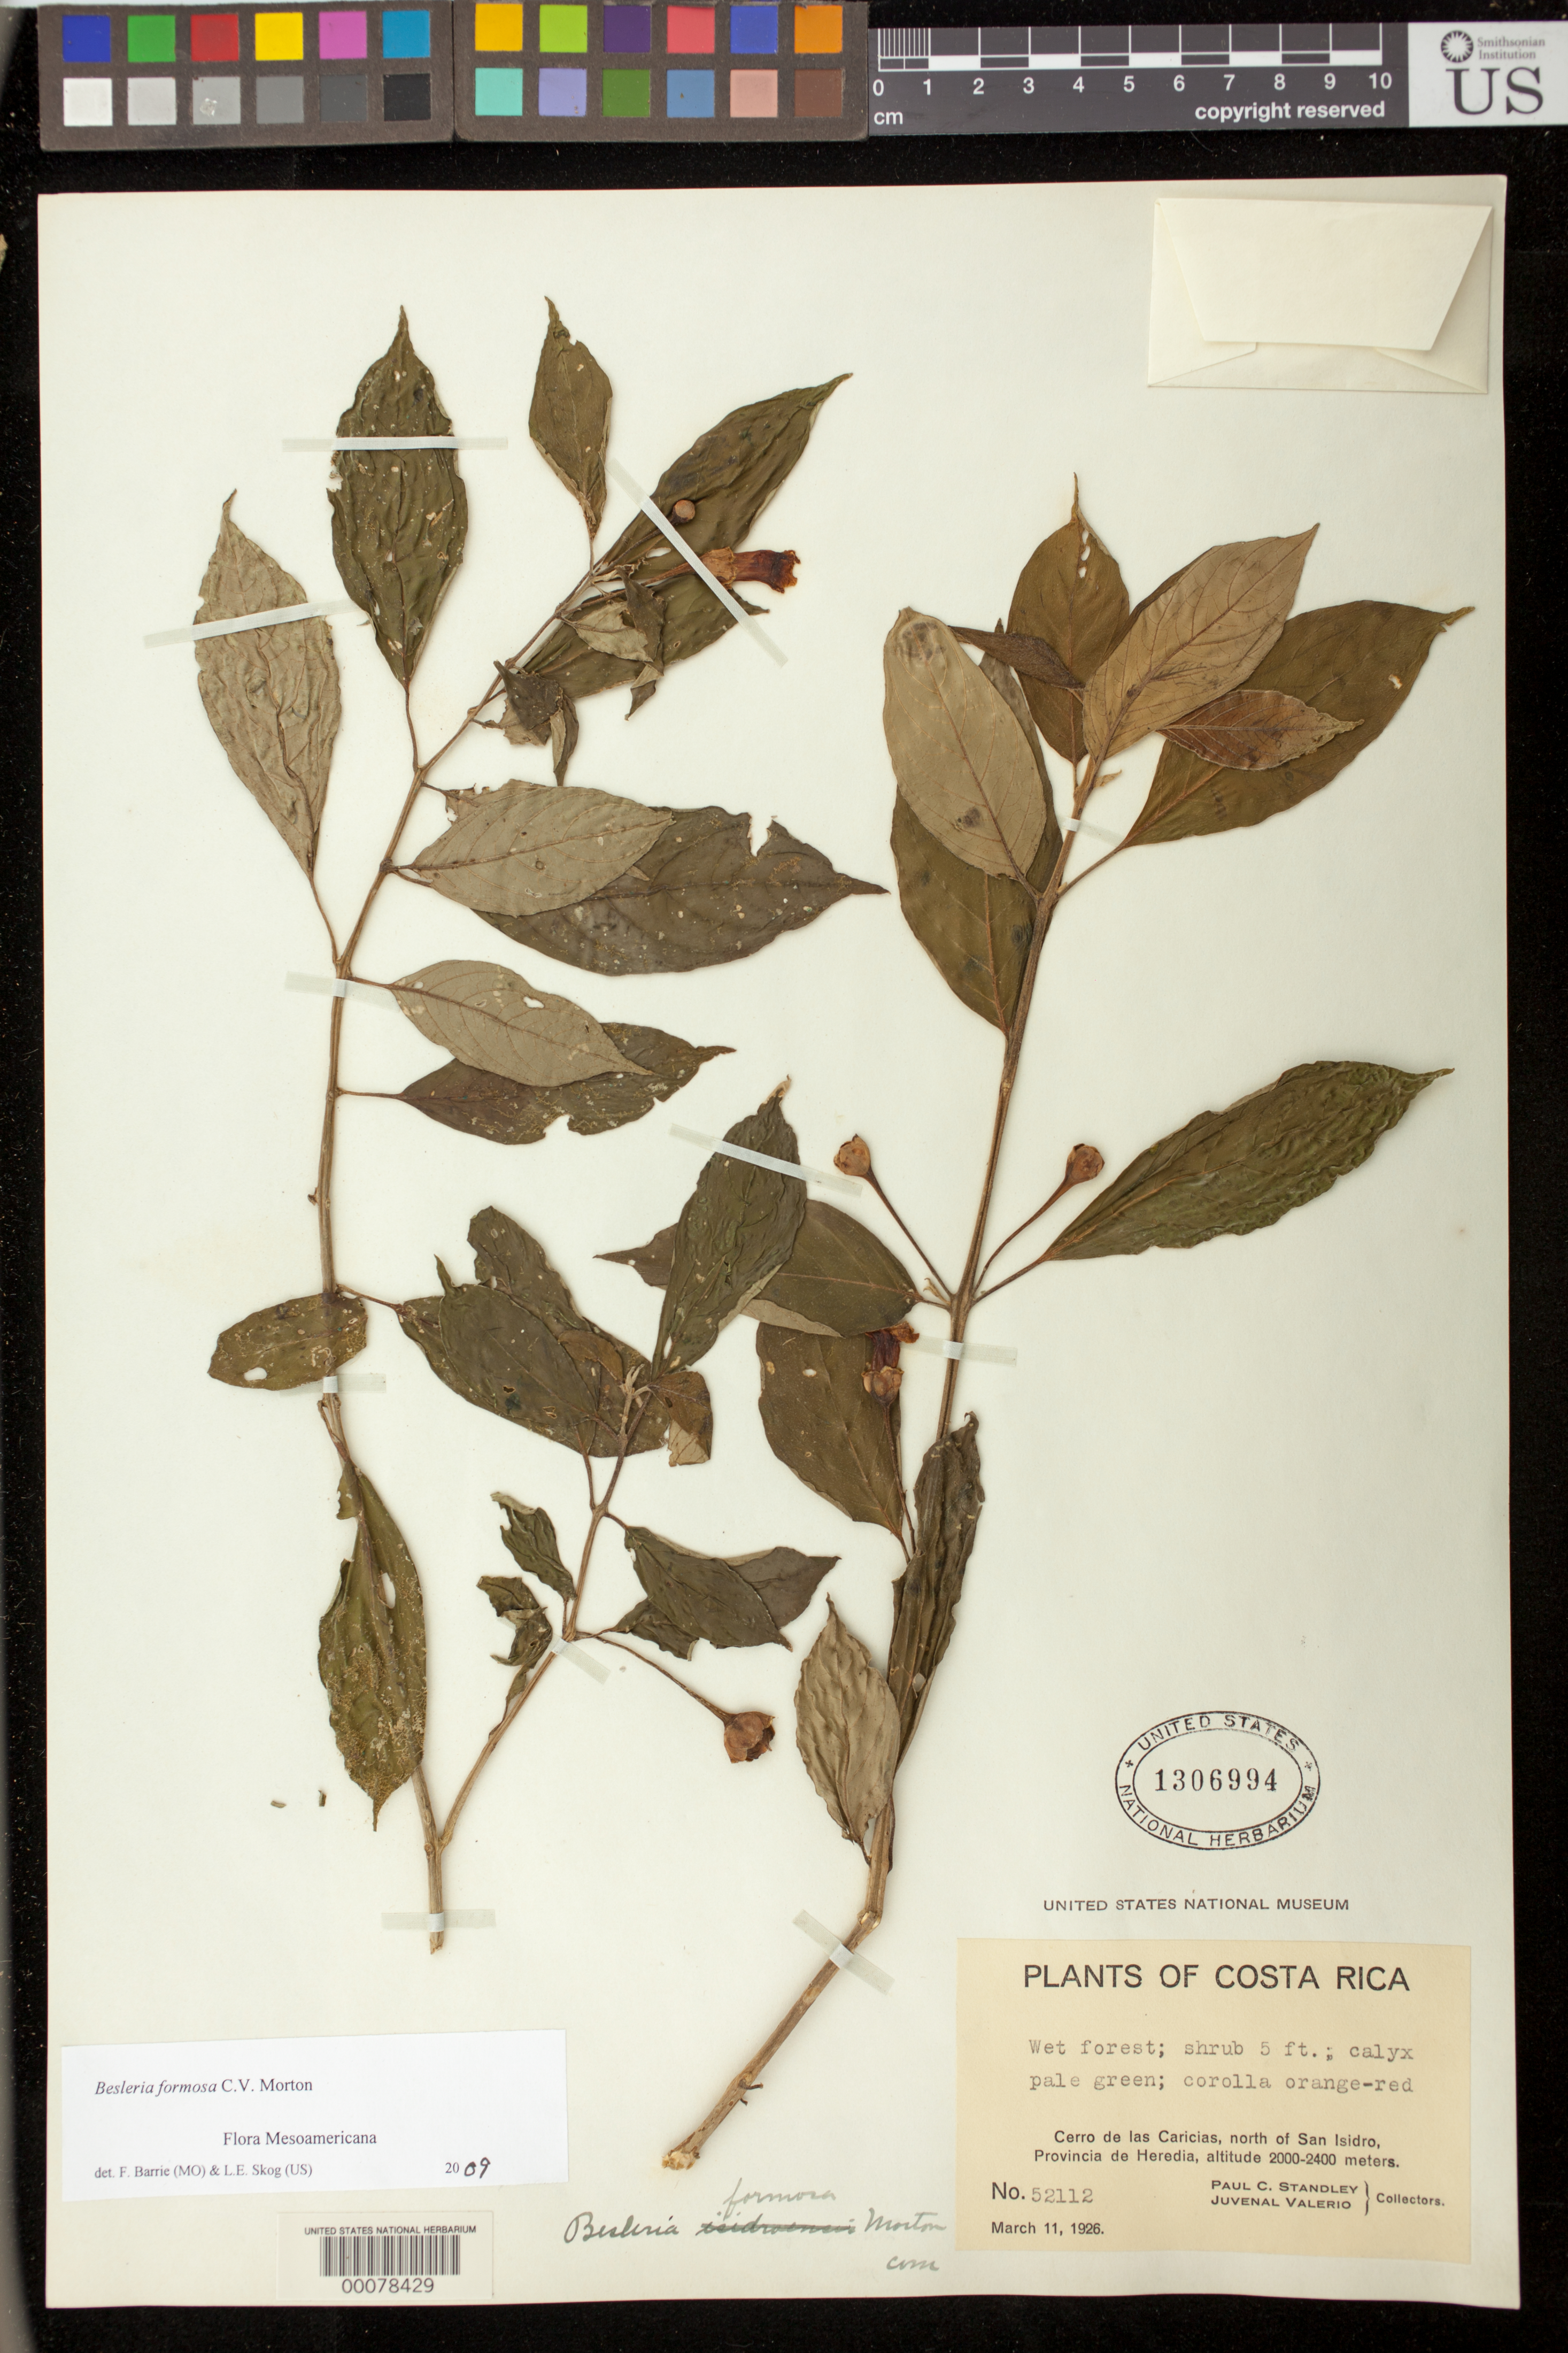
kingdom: Plantae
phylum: Tracheophyta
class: Magnoliopsida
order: Lamiales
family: Gesneriaceae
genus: Besleria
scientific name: Besleria amabilis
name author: C.V. Morton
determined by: Skog, Laurence E.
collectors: P. C. Standley & J. Valerio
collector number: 52112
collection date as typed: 11 May 1926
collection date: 1926-05-11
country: Costa Rica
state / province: Heredia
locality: Cerro de las Caricias, N of San Isidro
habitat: Wet forest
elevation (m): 2000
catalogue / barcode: US 1306994